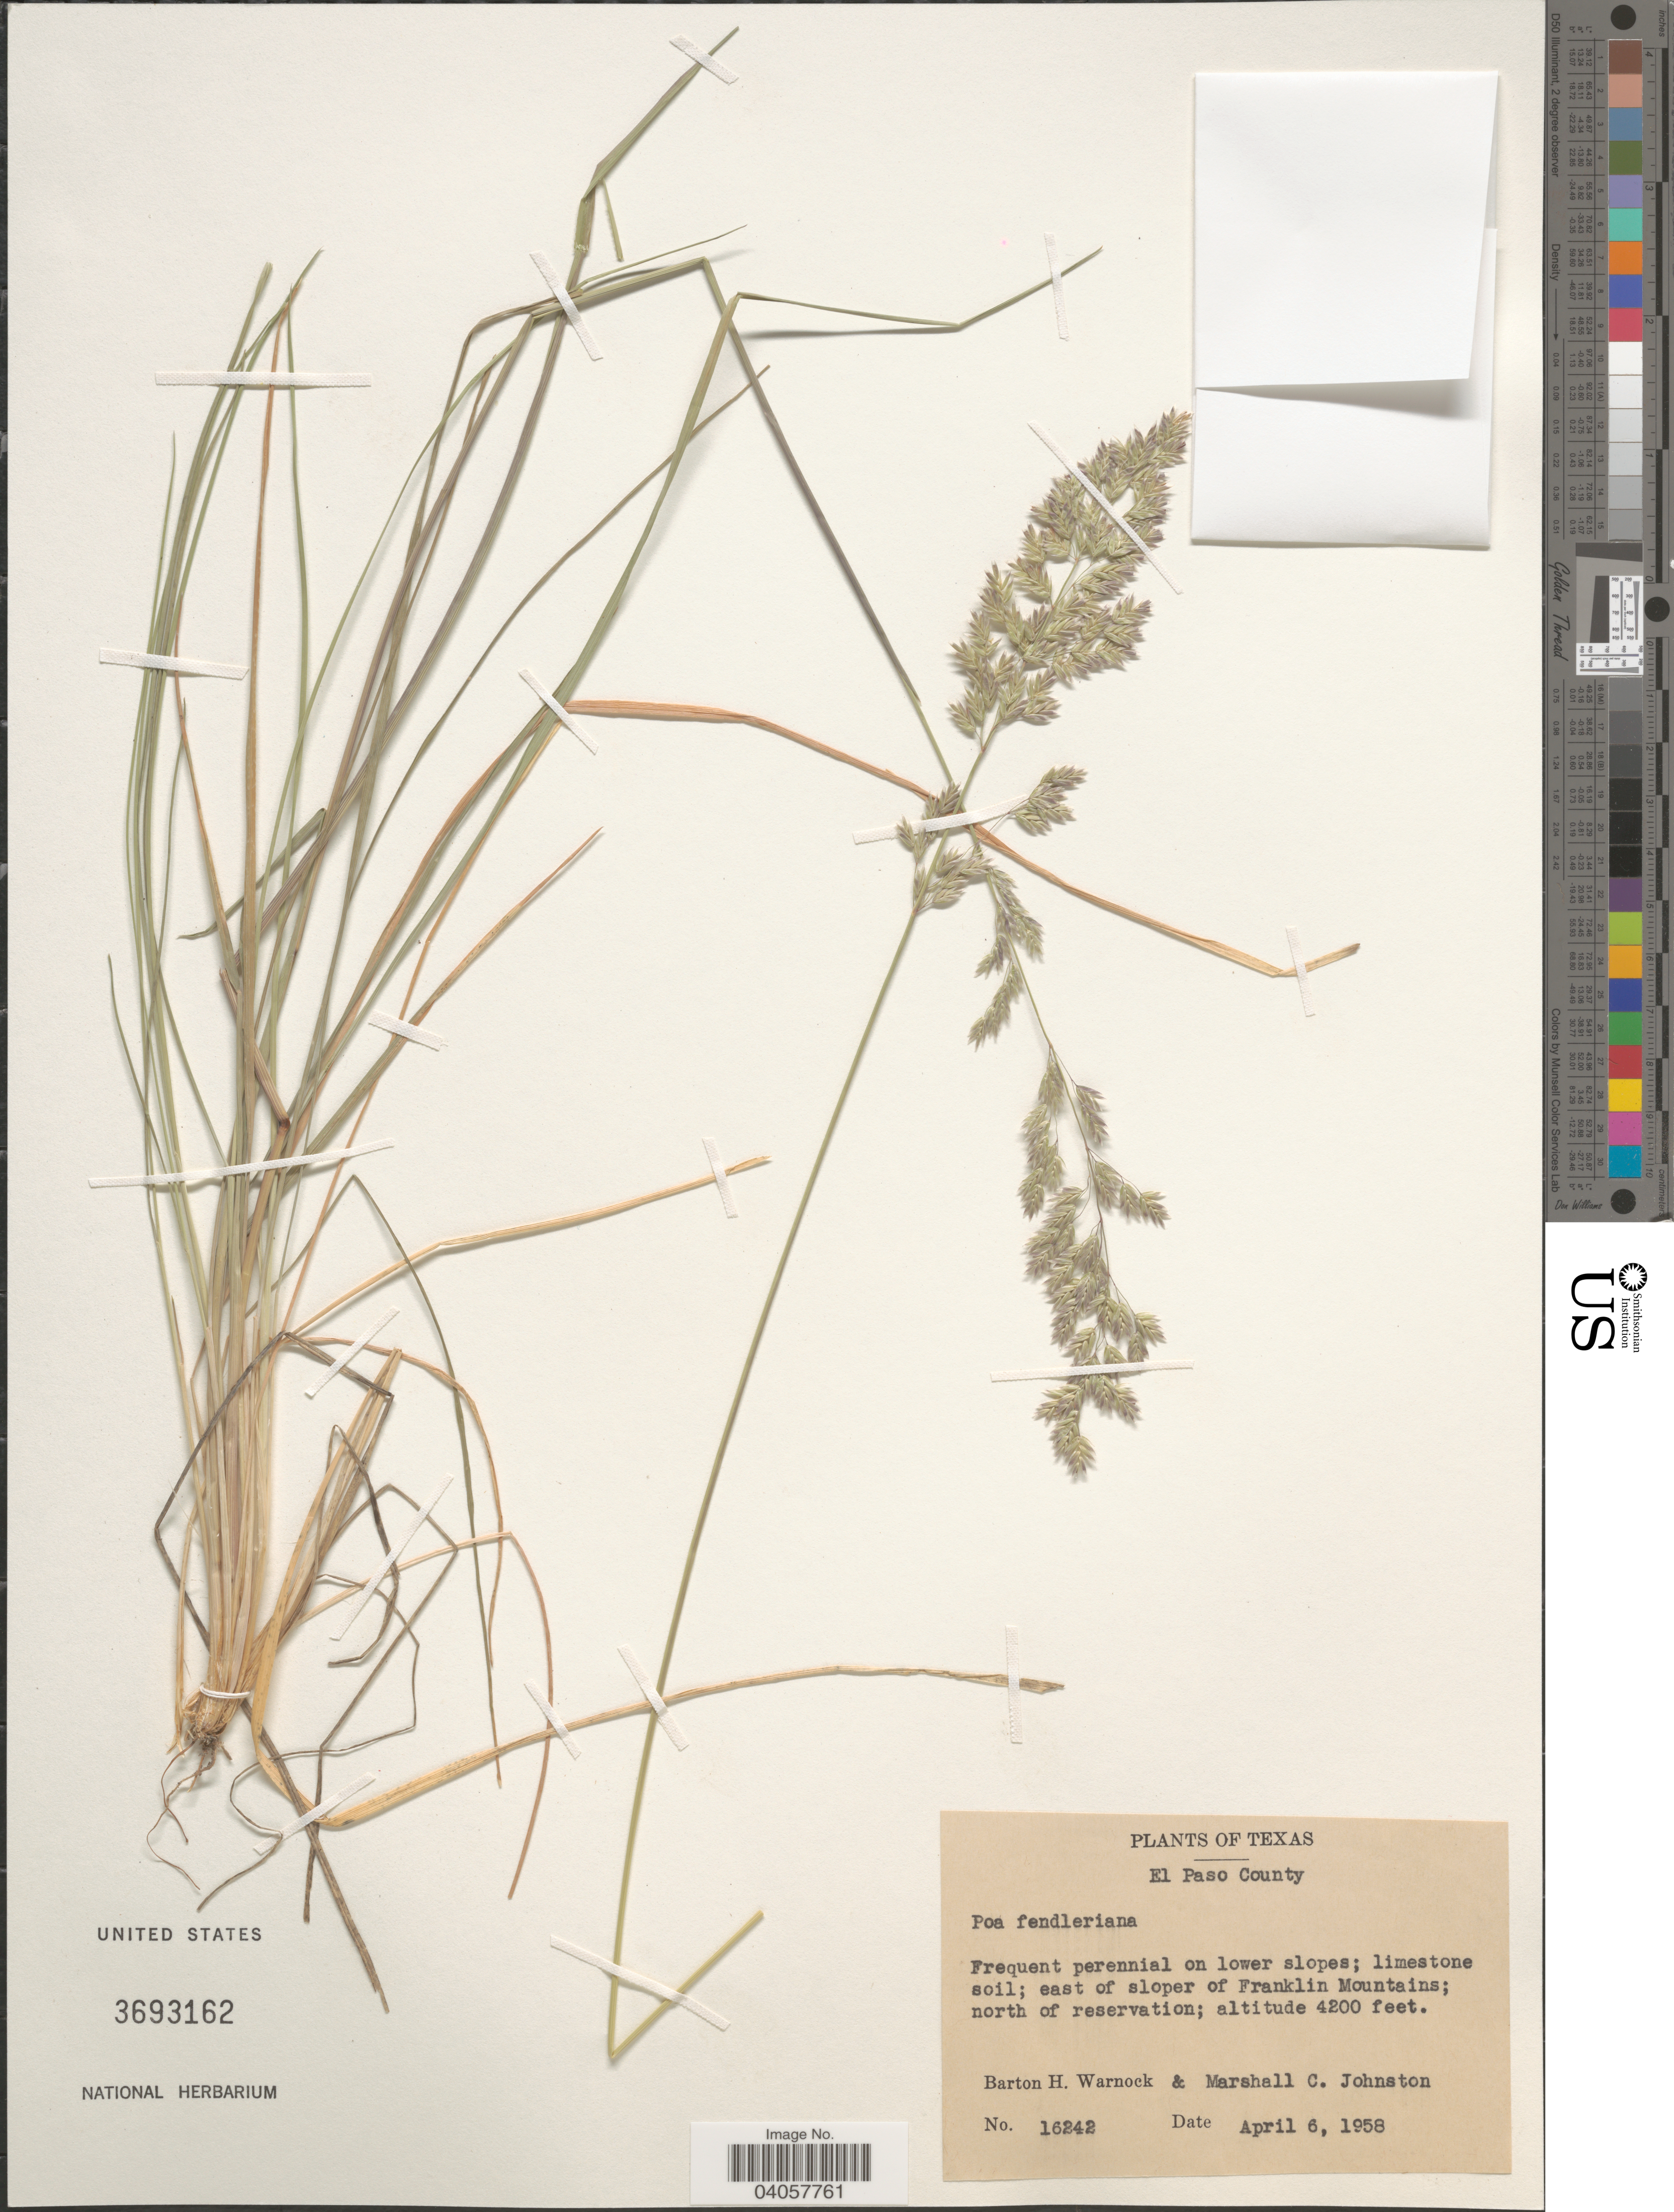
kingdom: Plantae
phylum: Tracheophyta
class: Liliopsida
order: Poales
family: Poaceae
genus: Poa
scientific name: Poa fendleriana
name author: (Steud.) Vasey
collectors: B. H. Warnock & M. Johnston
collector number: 16242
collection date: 1958-04-06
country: United States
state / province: Texas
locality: El Paso County. East of sloper of Franklin Mountains; north of reservation.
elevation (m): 1280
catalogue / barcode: US 3693162